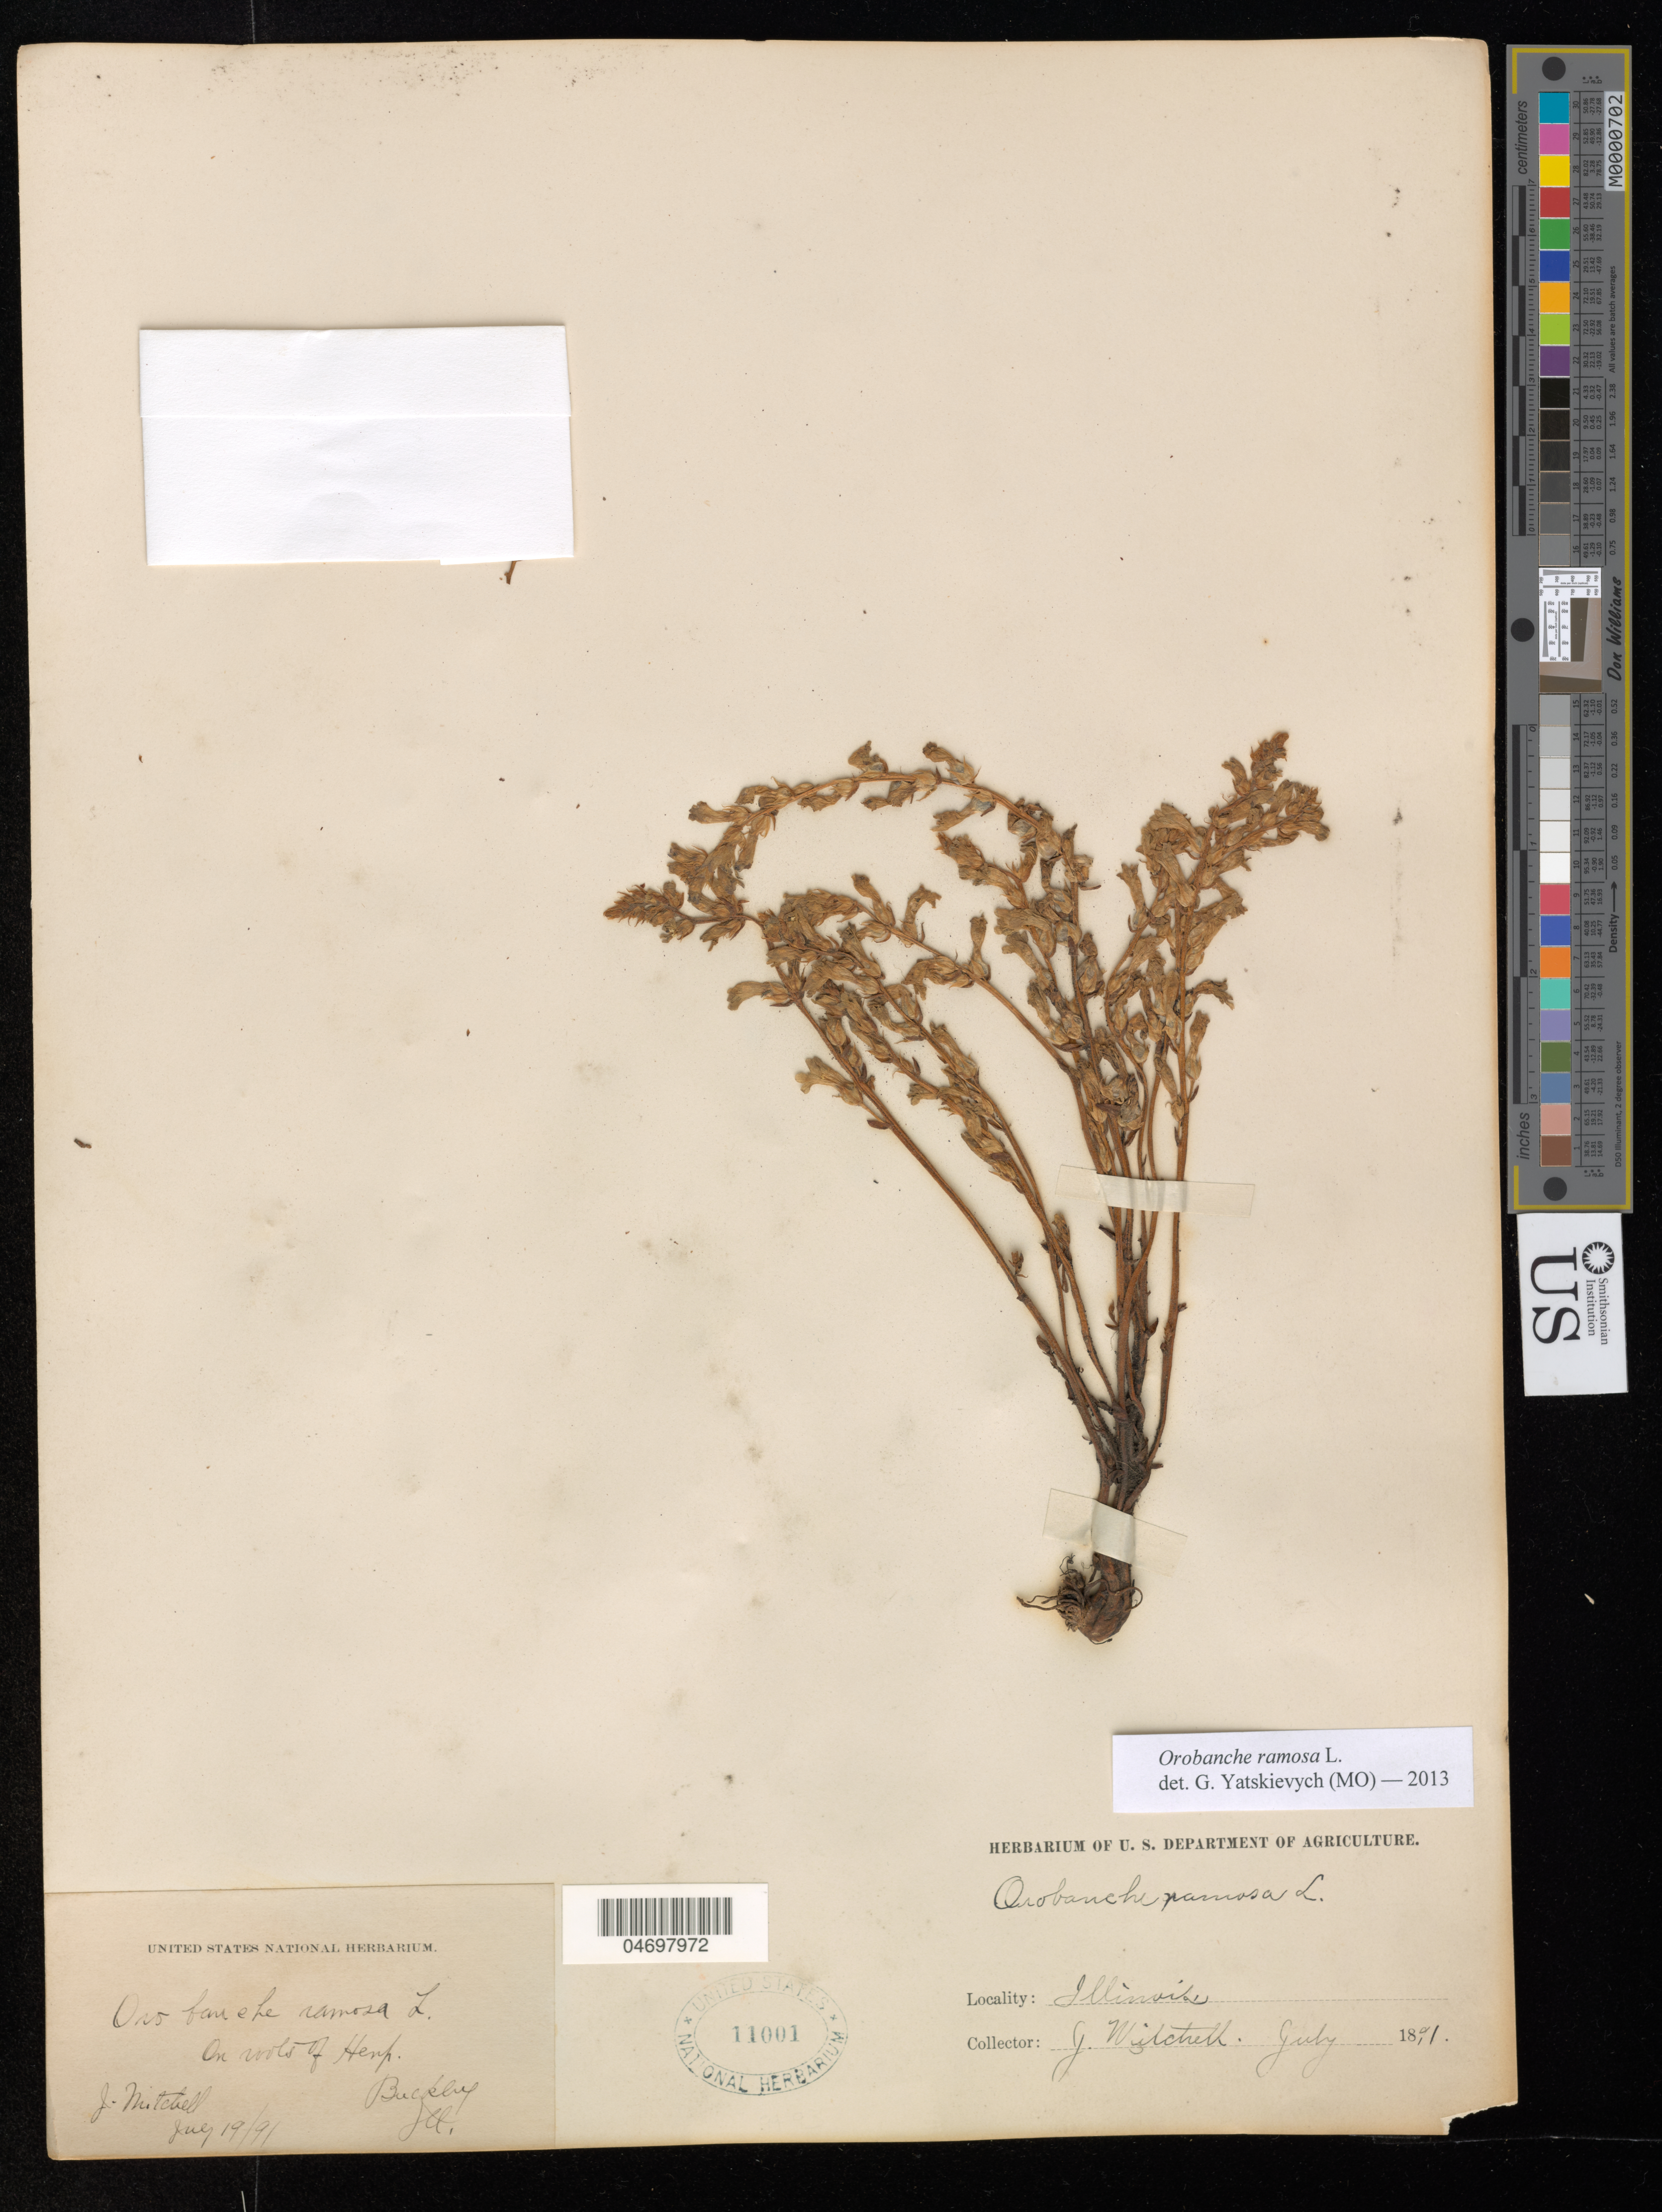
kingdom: Plantae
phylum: Tracheophyta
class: Magnoliopsida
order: Lamiales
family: Orobanchaceae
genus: Orobanche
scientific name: Orobanche ramosa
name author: L.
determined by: Yatskievych, G.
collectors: J. Mitchell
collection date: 1891-07-19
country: United States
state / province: Illinois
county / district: Iroquois Co.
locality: Buckley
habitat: On roots of hemp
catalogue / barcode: US 11001